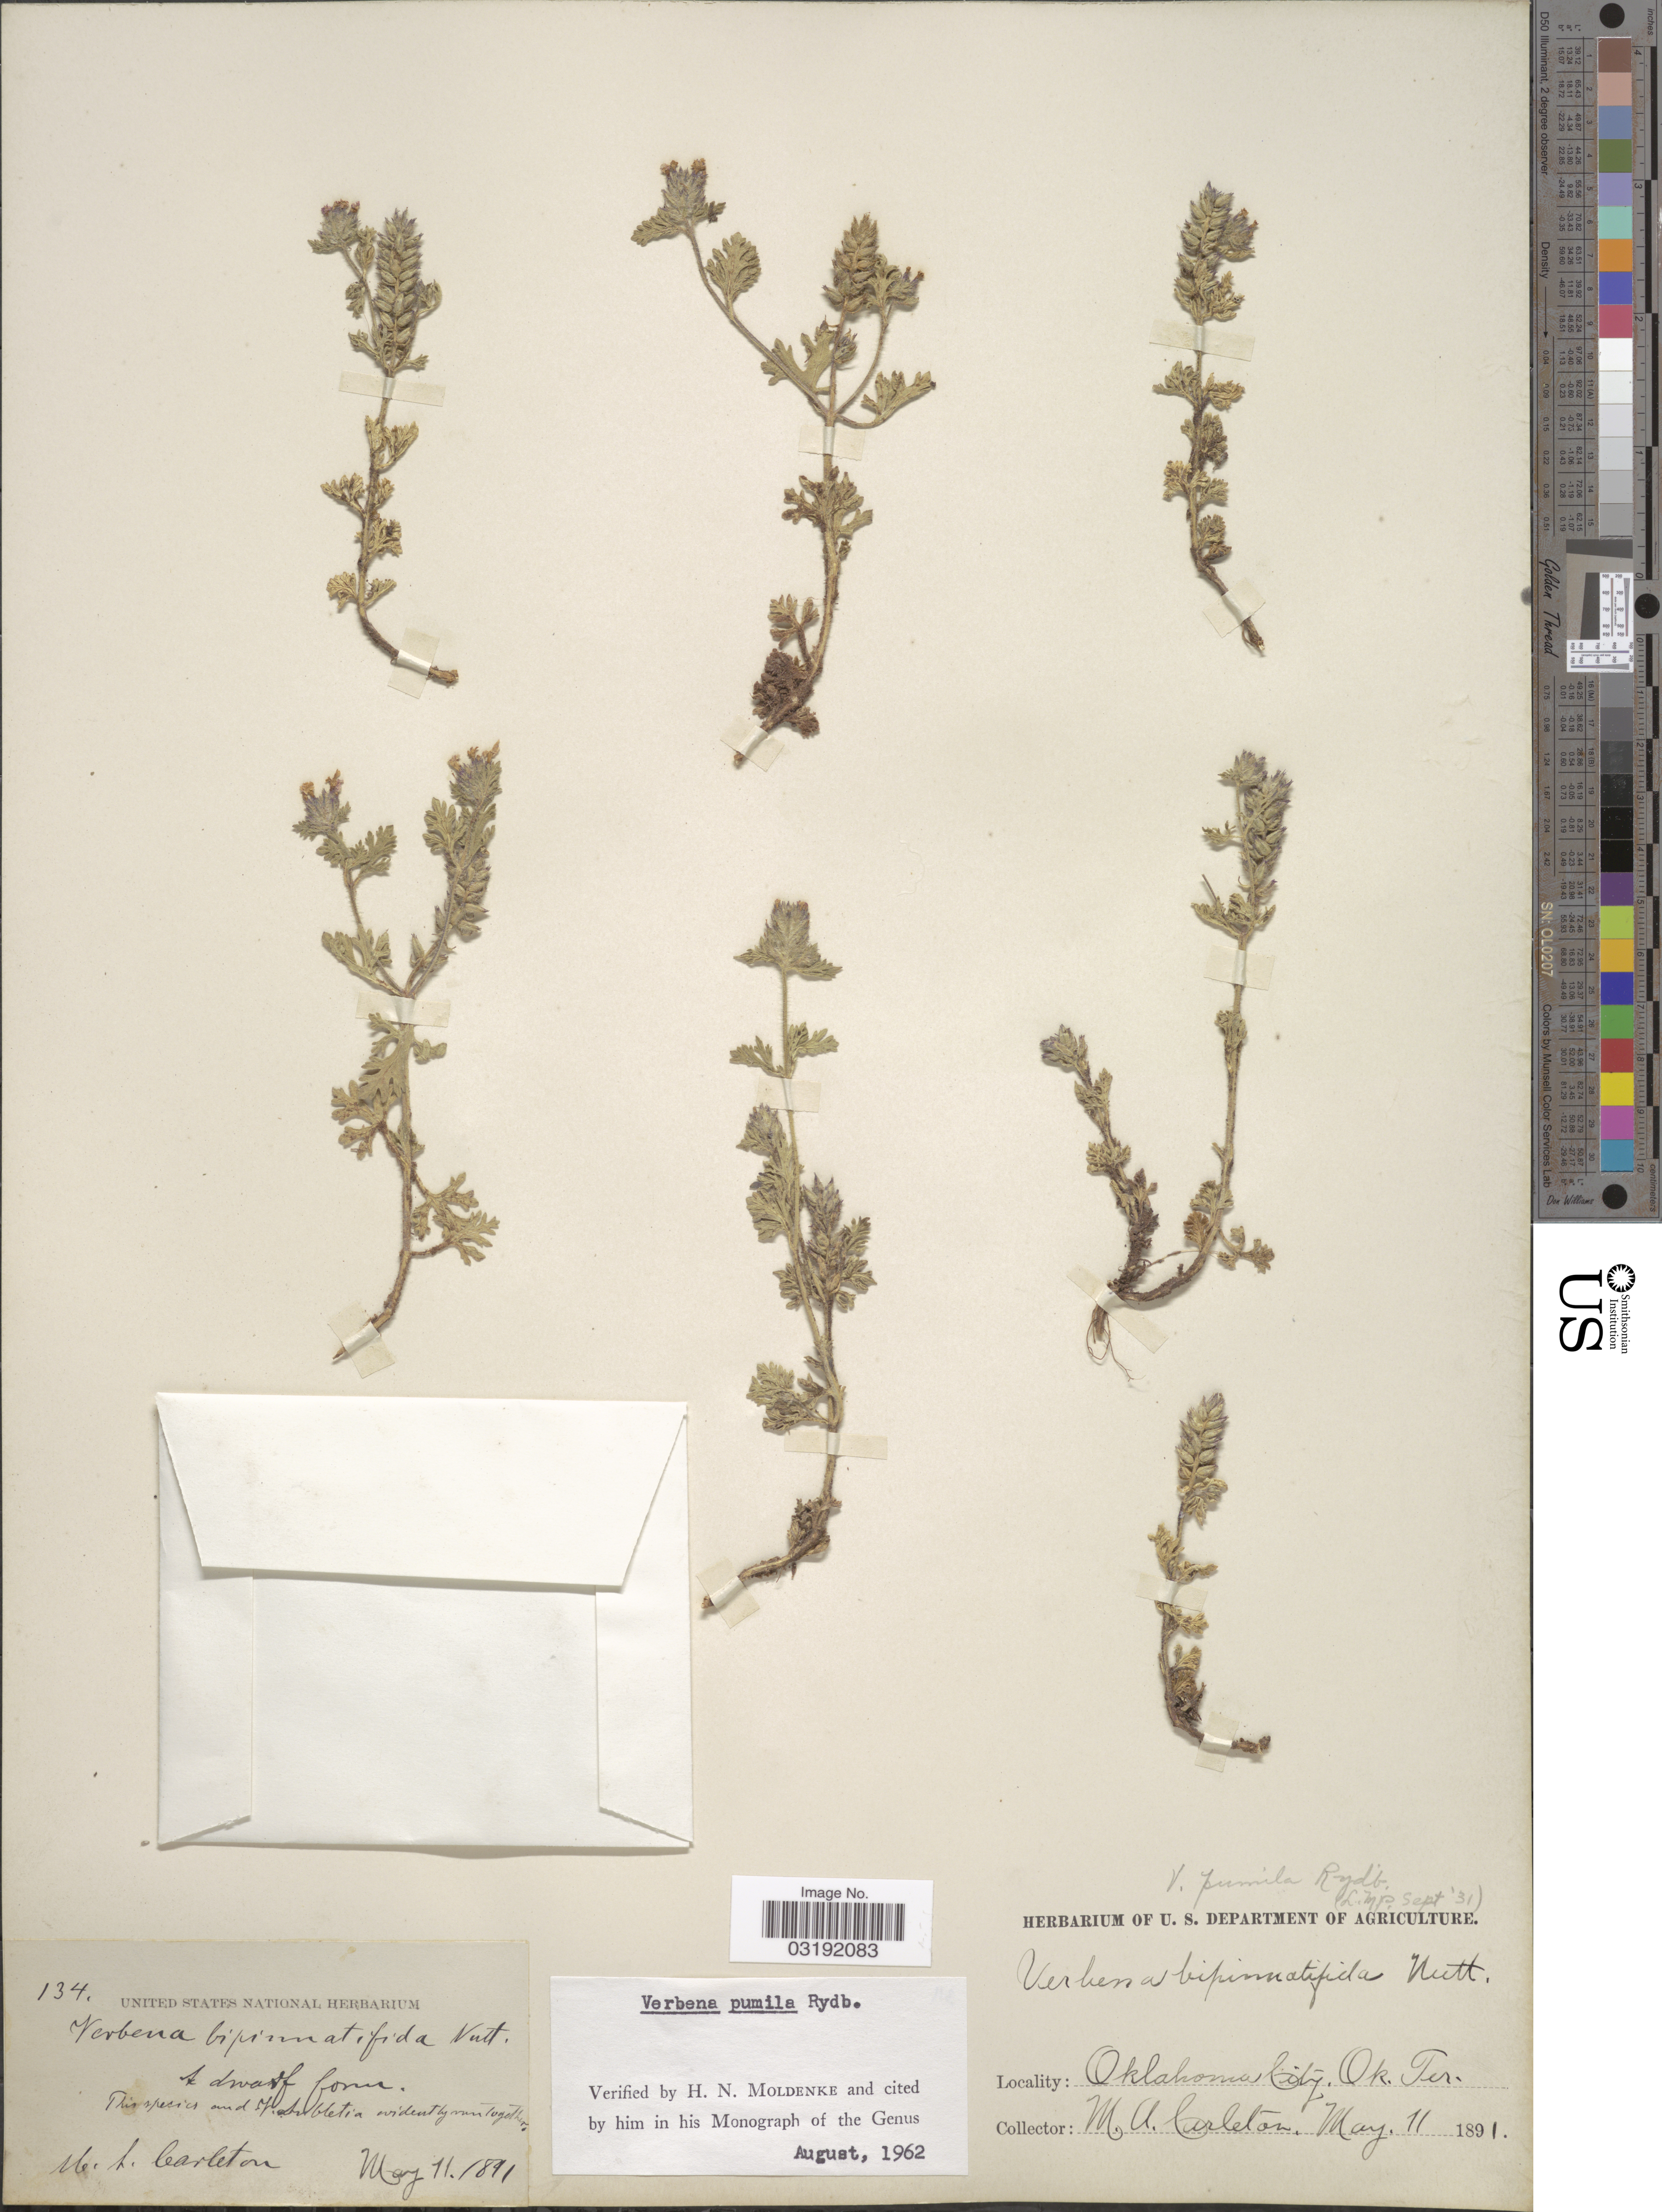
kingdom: Plantae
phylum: Tracheophyta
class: Magnoliopsida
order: Lamiales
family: Verbenaceae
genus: Verbena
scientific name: Verbena pumila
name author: Rydb.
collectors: M. A. Carleton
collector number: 134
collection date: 1891-05-11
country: United States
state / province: Oklahoma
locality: Oklahoma City, Ok. Ter.